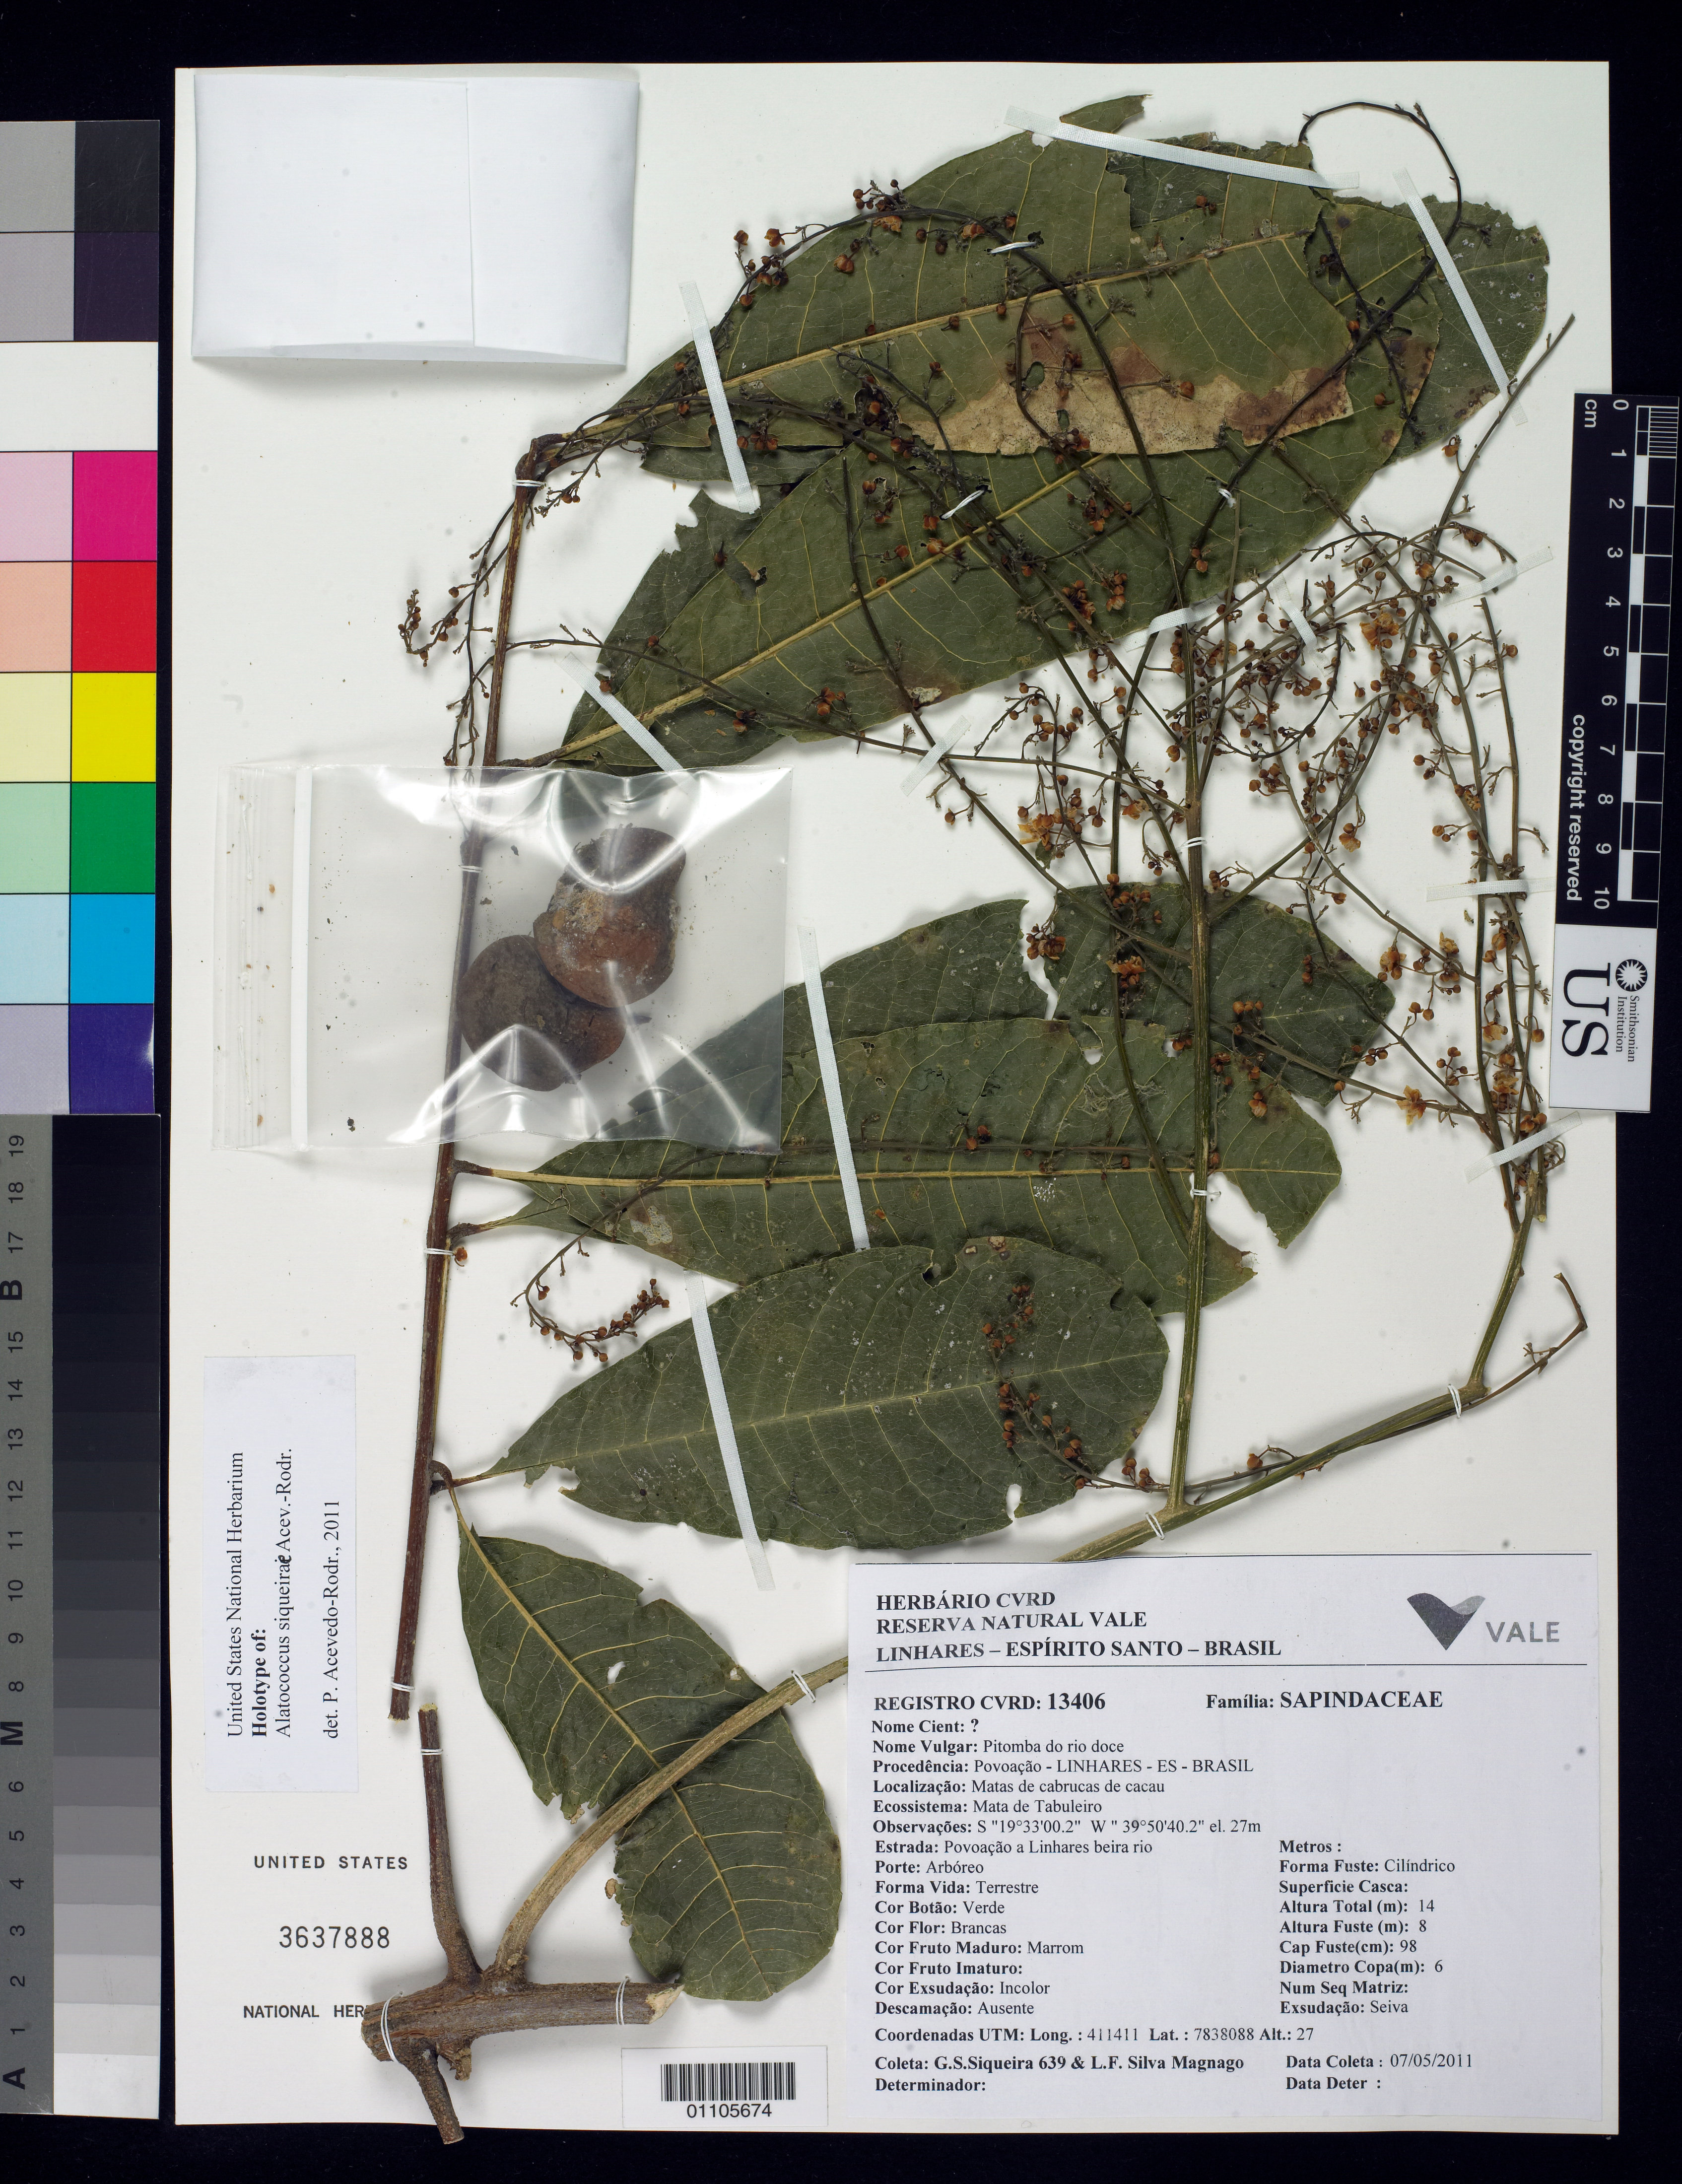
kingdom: Plantae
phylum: Tracheophyta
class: Magnoliopsida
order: Sapindales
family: Sapindaceae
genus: Alatococcus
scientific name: Alatococcus siqueirae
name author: Acev.-Rodr.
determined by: Acevedo-Rodríguez, P., (BOT), Smithsonian Institution - National Museum of Natural History (UNITED STATES)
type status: Holotype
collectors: G. S. Siqueira & L. F. Silva Magnago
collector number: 639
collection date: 2011-05-07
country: Brazil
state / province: Espírito Santo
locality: Povoacao a Linhares beira rio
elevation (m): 27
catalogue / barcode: US 3637888